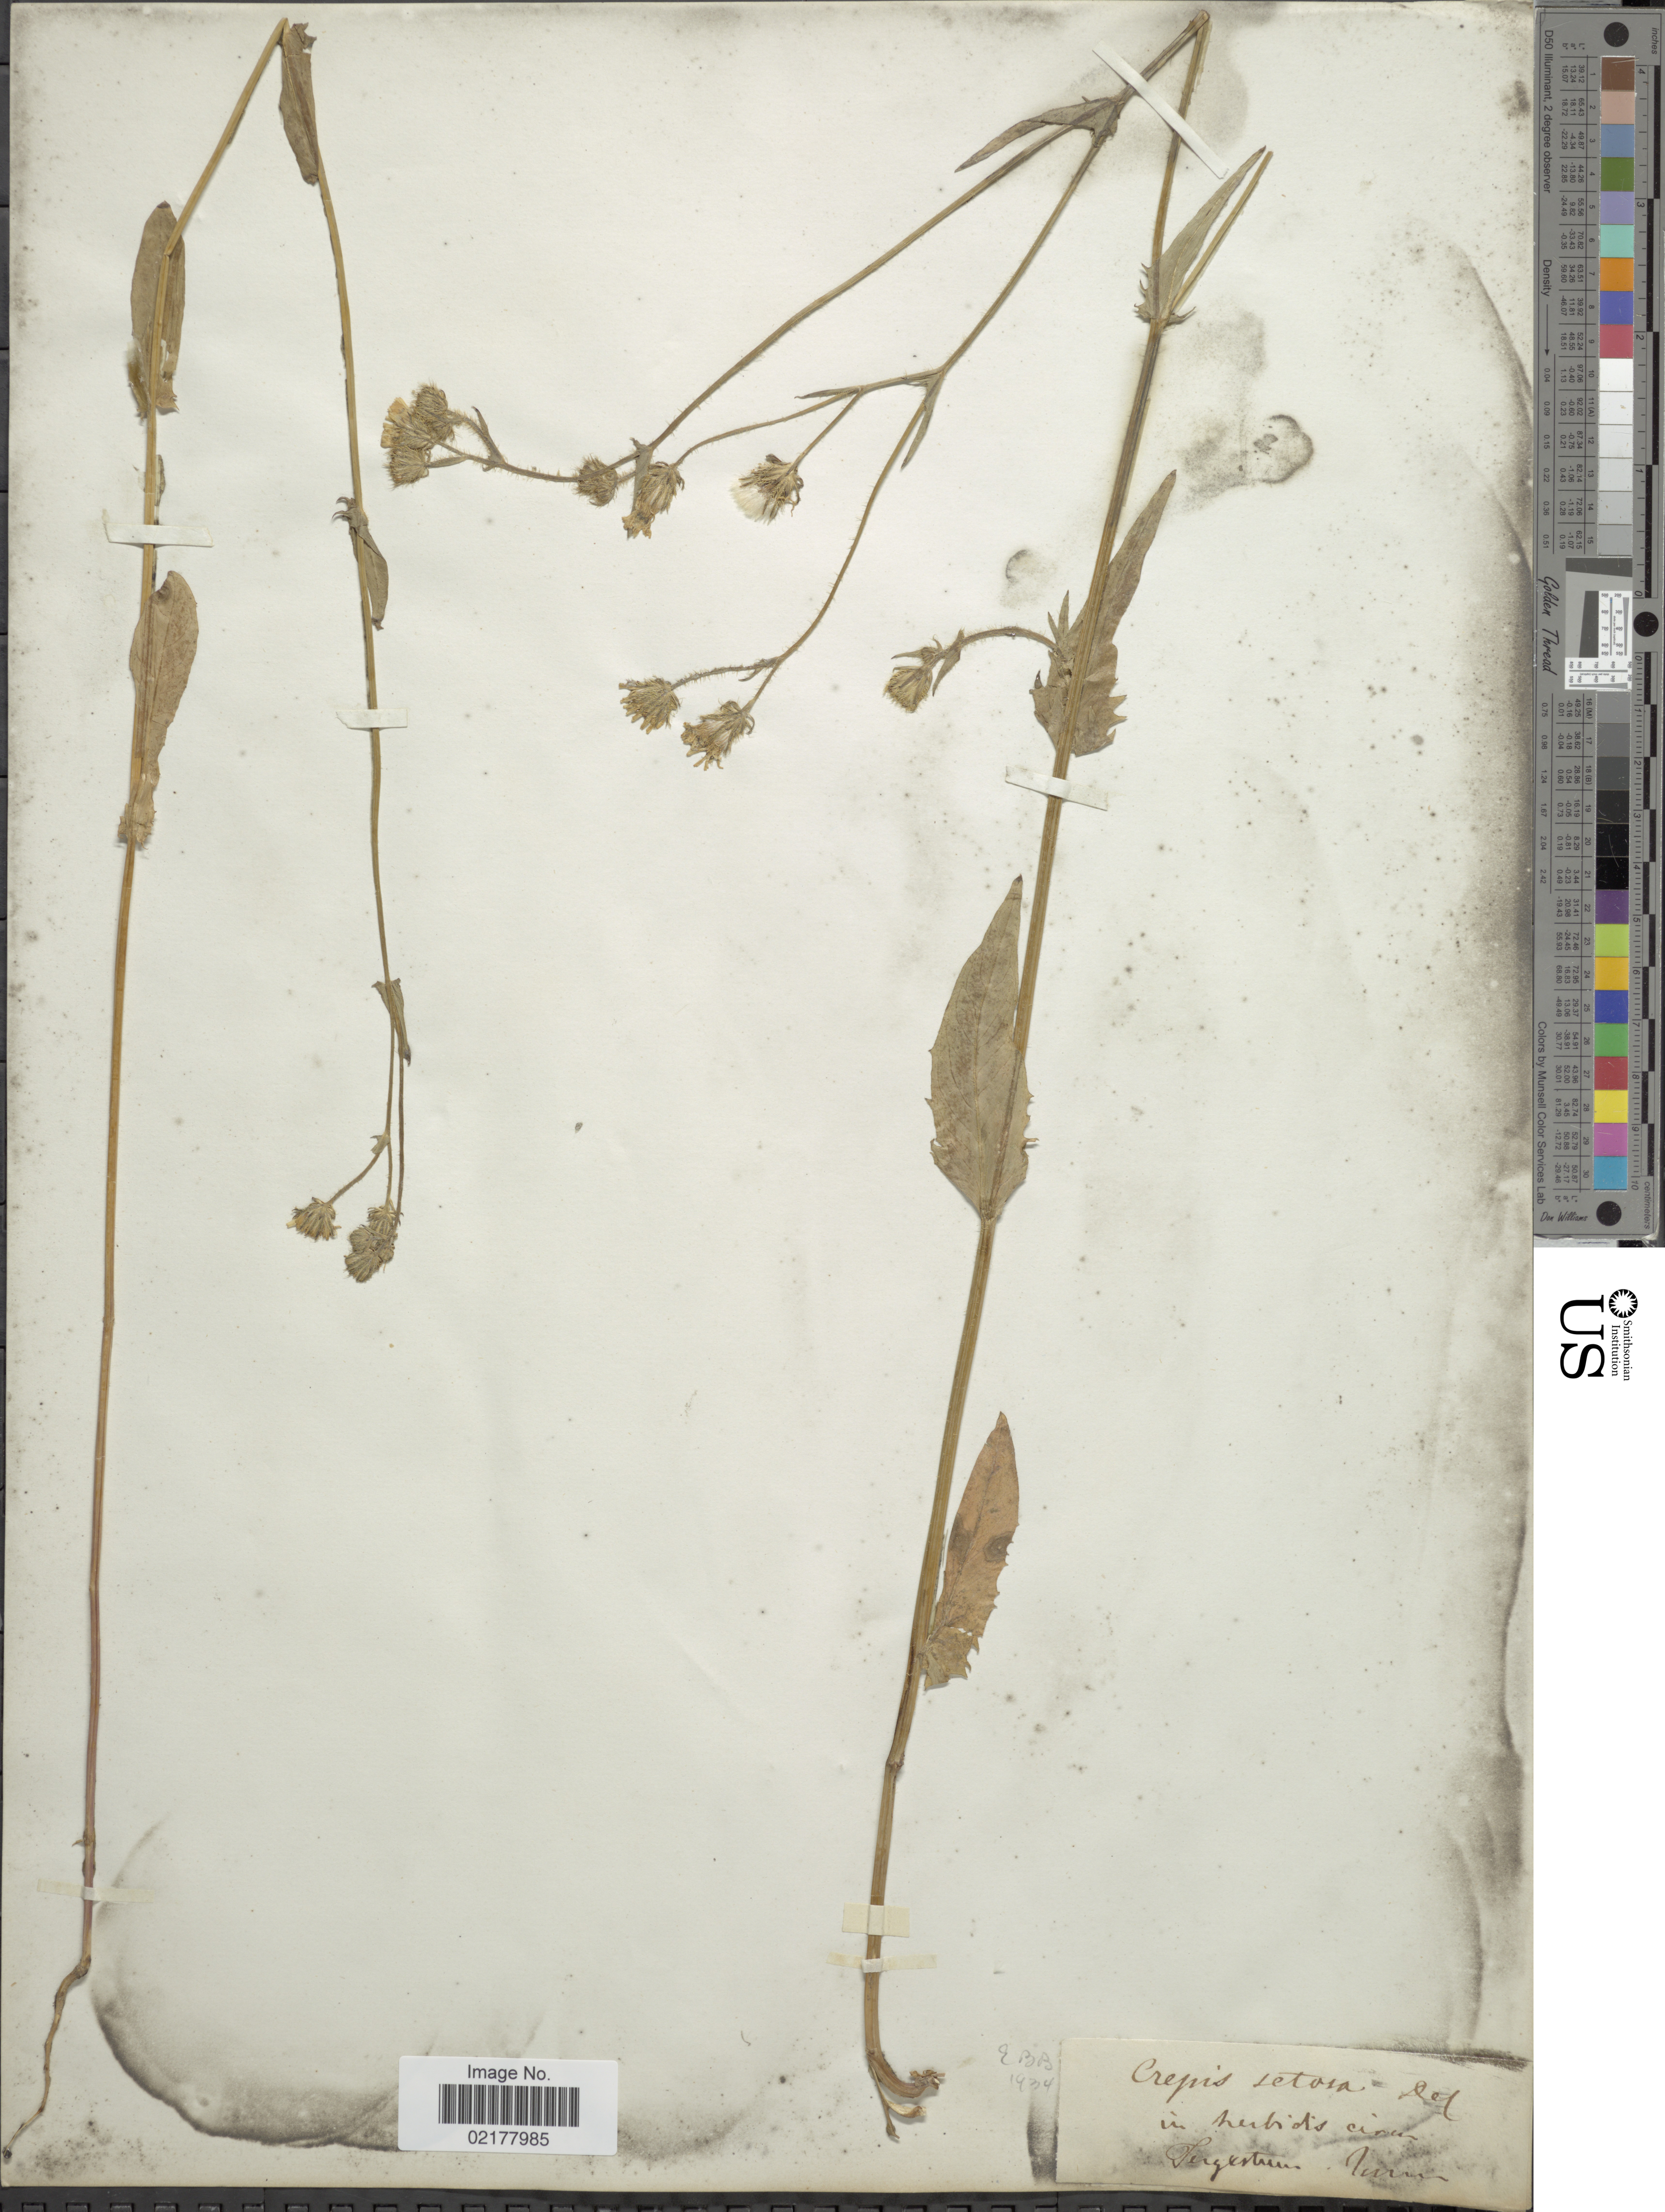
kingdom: Plantae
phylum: Tracheophyta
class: Magnoliopsida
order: Asterales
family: Asteraceae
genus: Crepis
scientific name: Crepis setosa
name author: Haller f.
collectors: Tomur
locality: Tergestrum [interpreted]